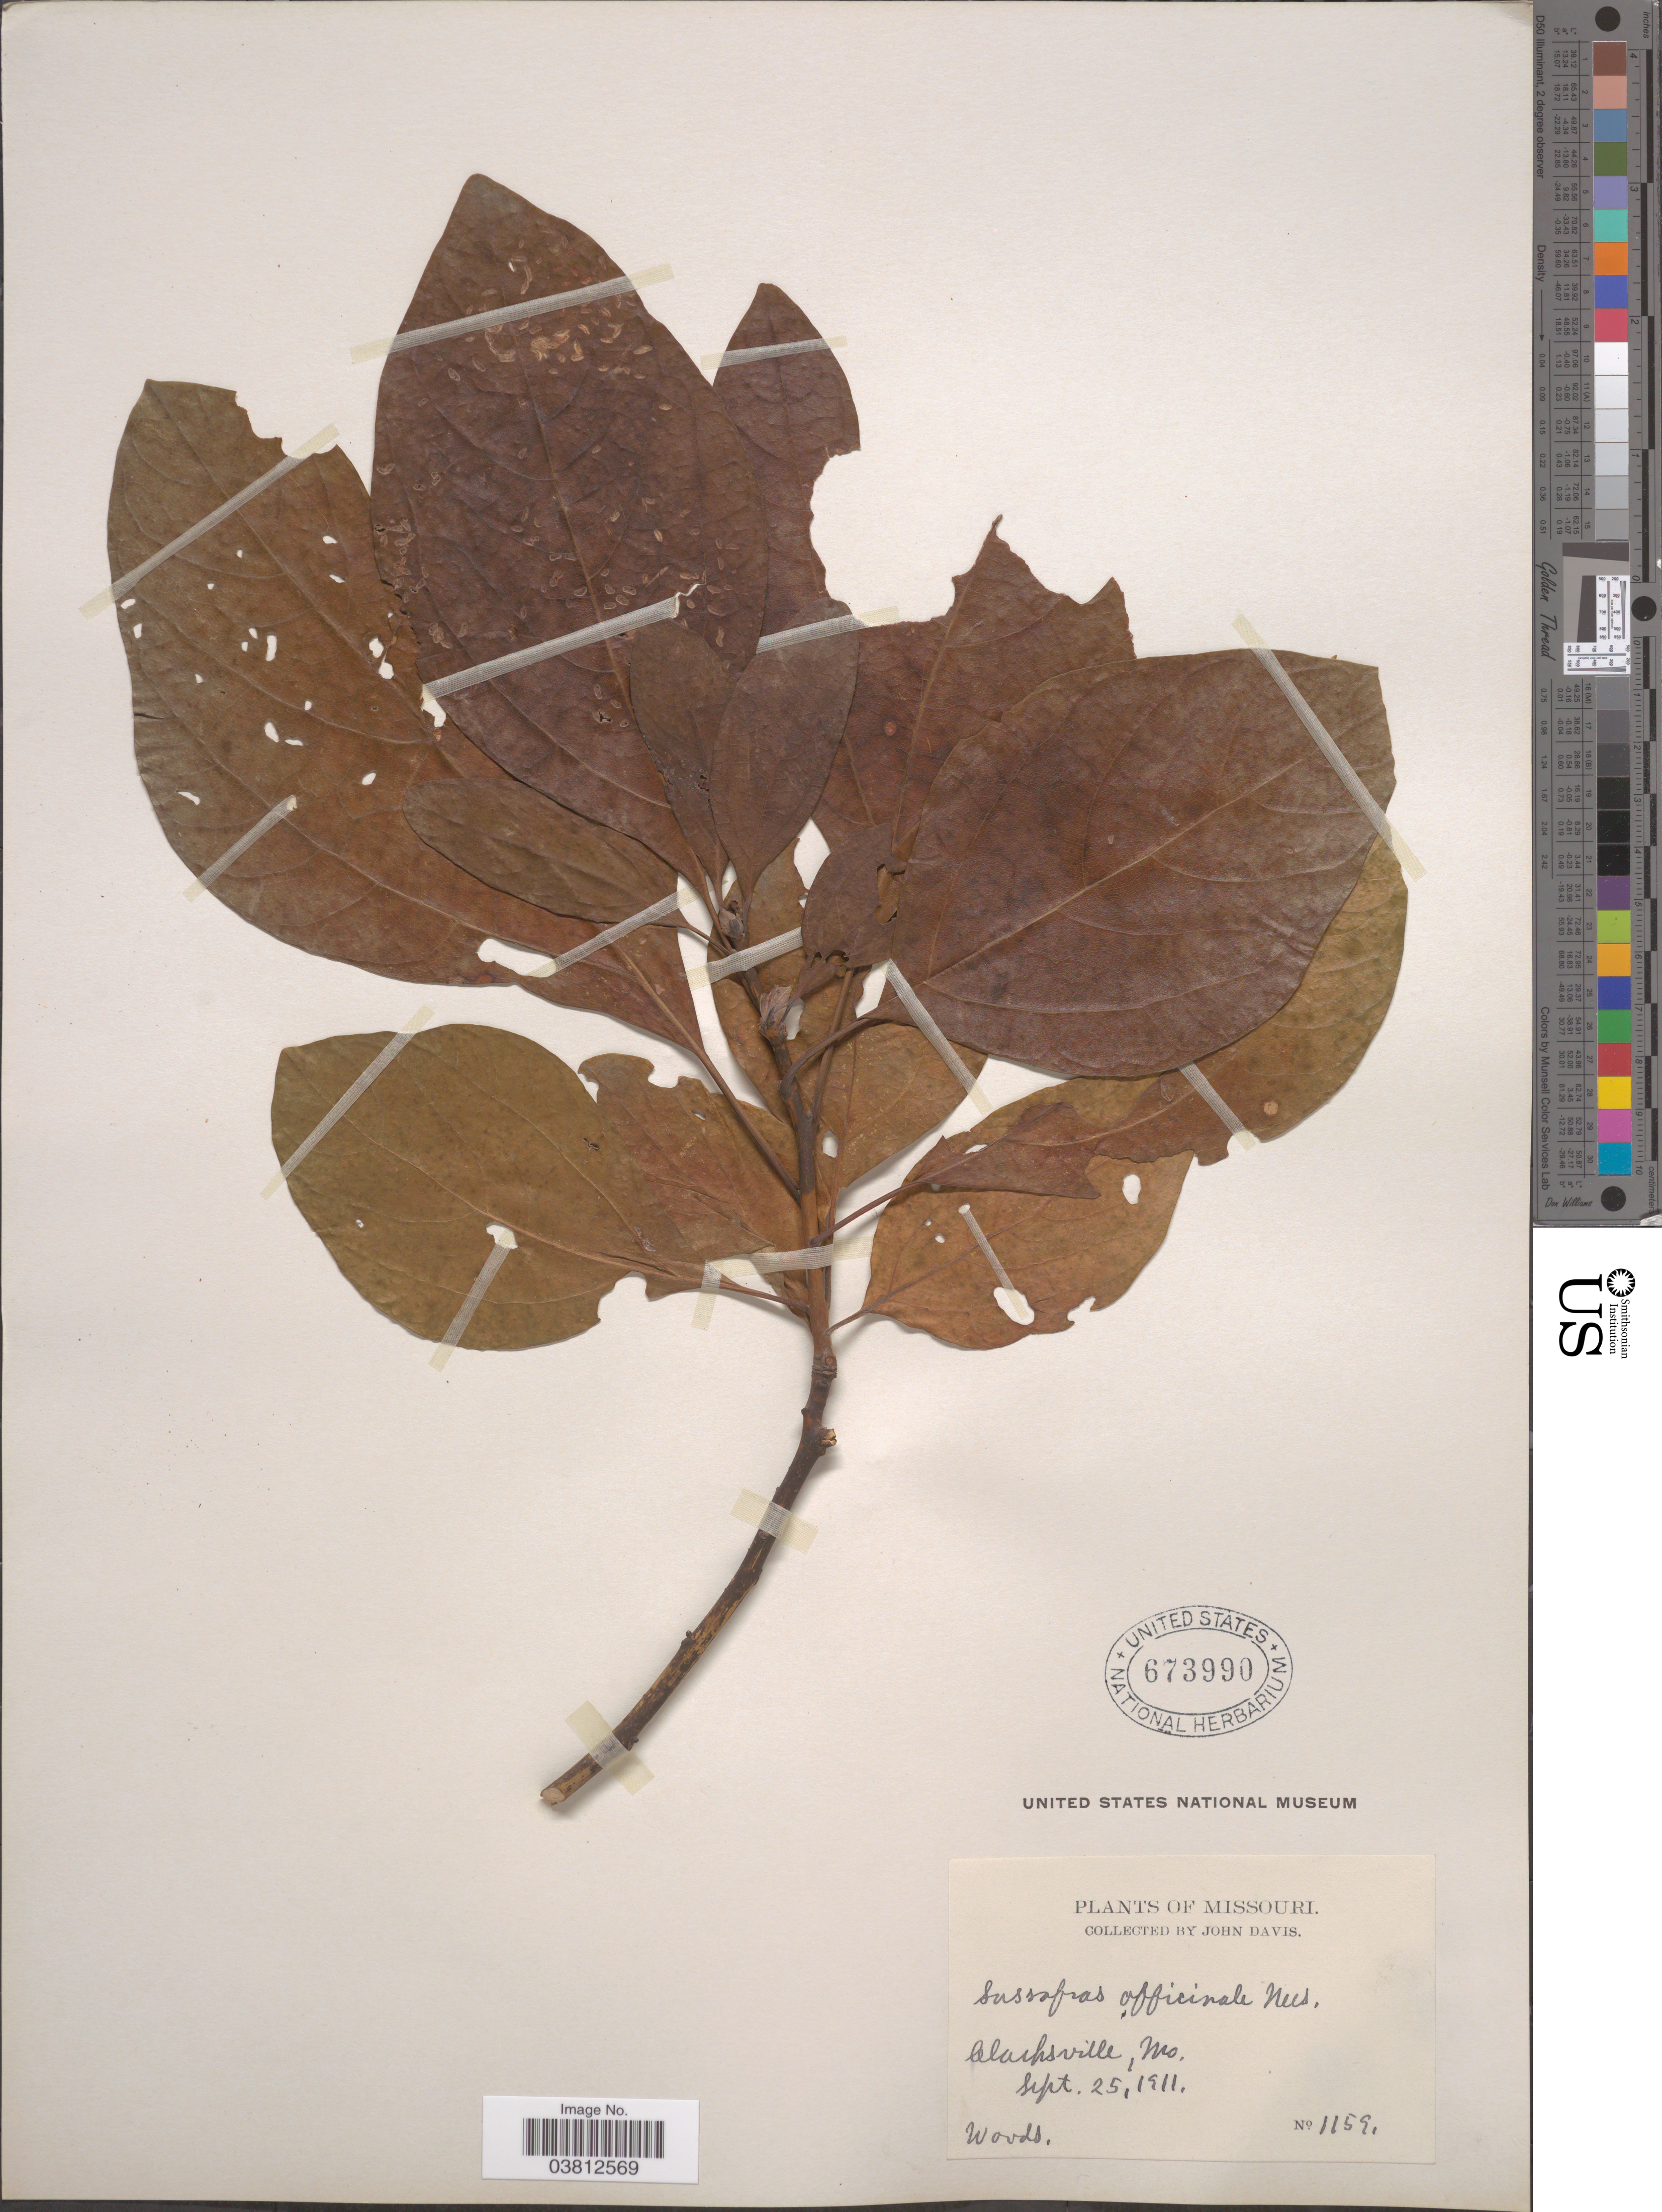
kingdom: Plantae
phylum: Tracheophyta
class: Magnoliopsida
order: Laurales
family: Lauraceae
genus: Sassafras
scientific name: Sassafras albidum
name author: (Nutt.) Nees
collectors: J. Davis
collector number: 1159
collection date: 1911-09-25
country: United States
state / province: Missouri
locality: Clarksville.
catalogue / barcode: US 673990